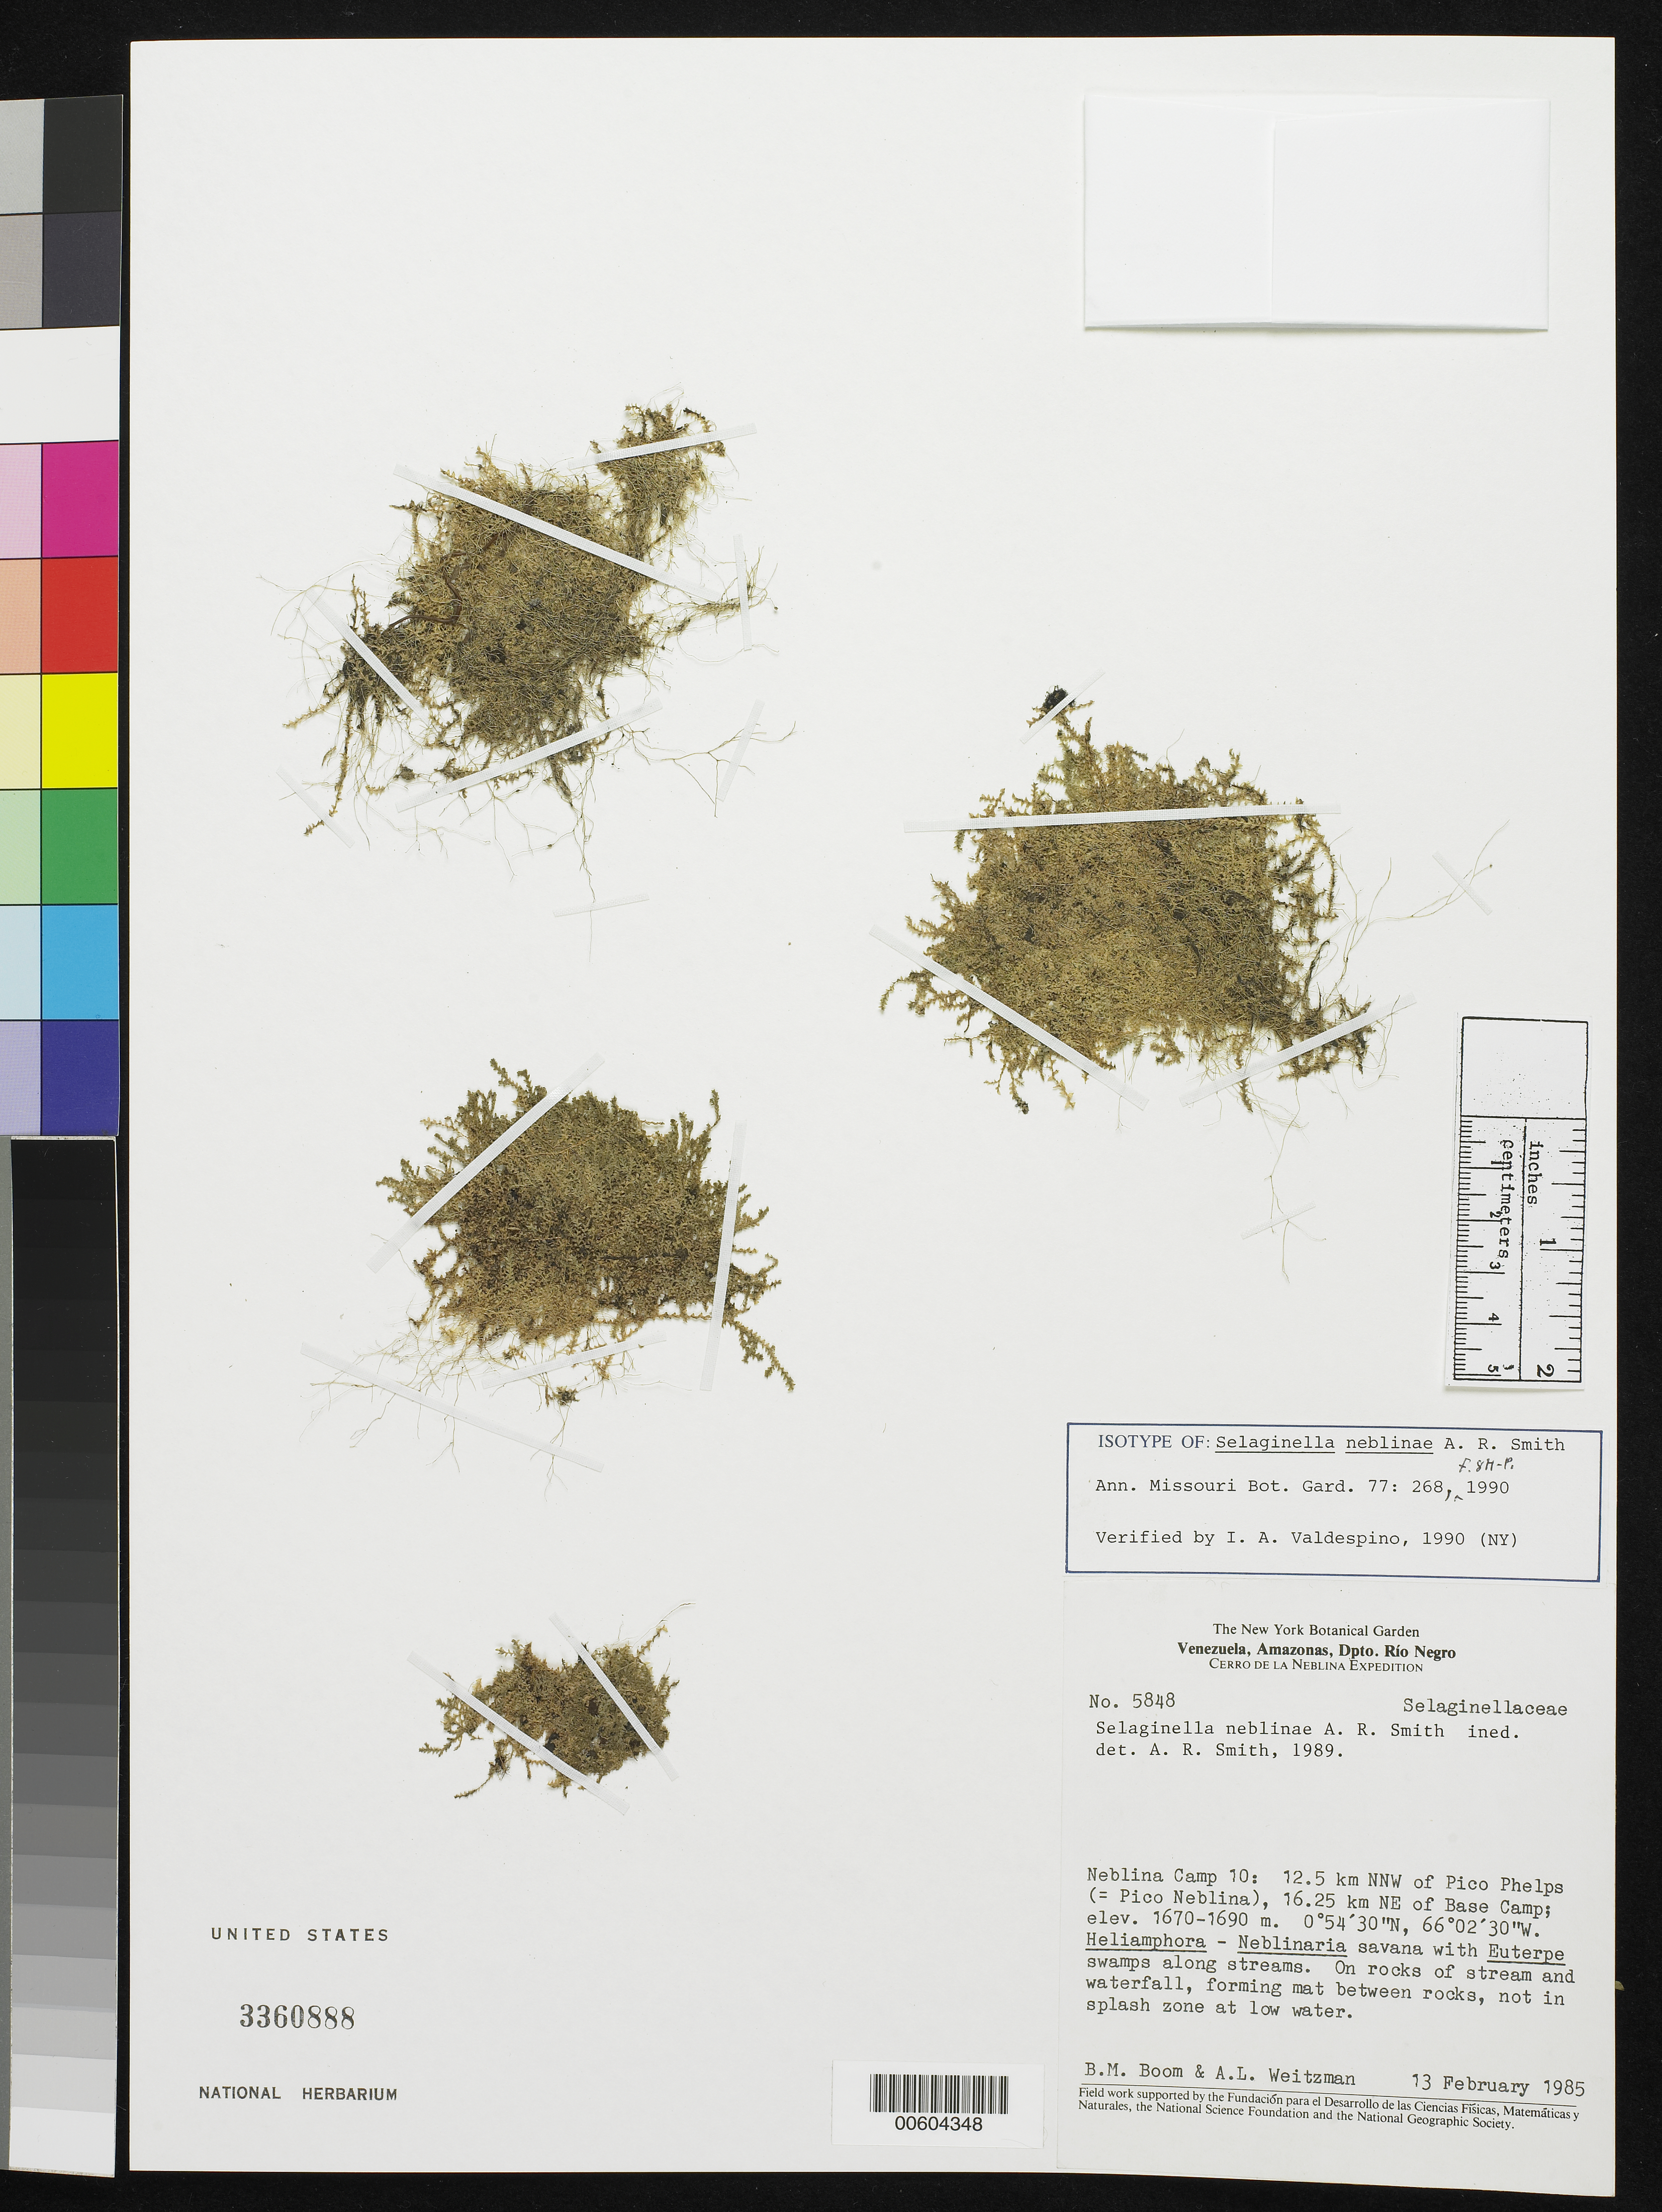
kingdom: Plantae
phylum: Tracheophyta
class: Lycopodiopsida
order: Selaginellales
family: Selaginellaceae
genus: Selaginella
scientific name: Selaginella neblinae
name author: A.R. Sm.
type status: Isotype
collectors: B. M. Boom & A. L. Weitzman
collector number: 5848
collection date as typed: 13 Feb 1985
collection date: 1985-02-13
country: Venezuela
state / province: Amazonas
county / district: Rio Negro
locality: Cerro de La Neblina, 12.5 km NNW of Picos Phelps, 16.25 km NE of base camp.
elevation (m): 1670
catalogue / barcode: US 3360888